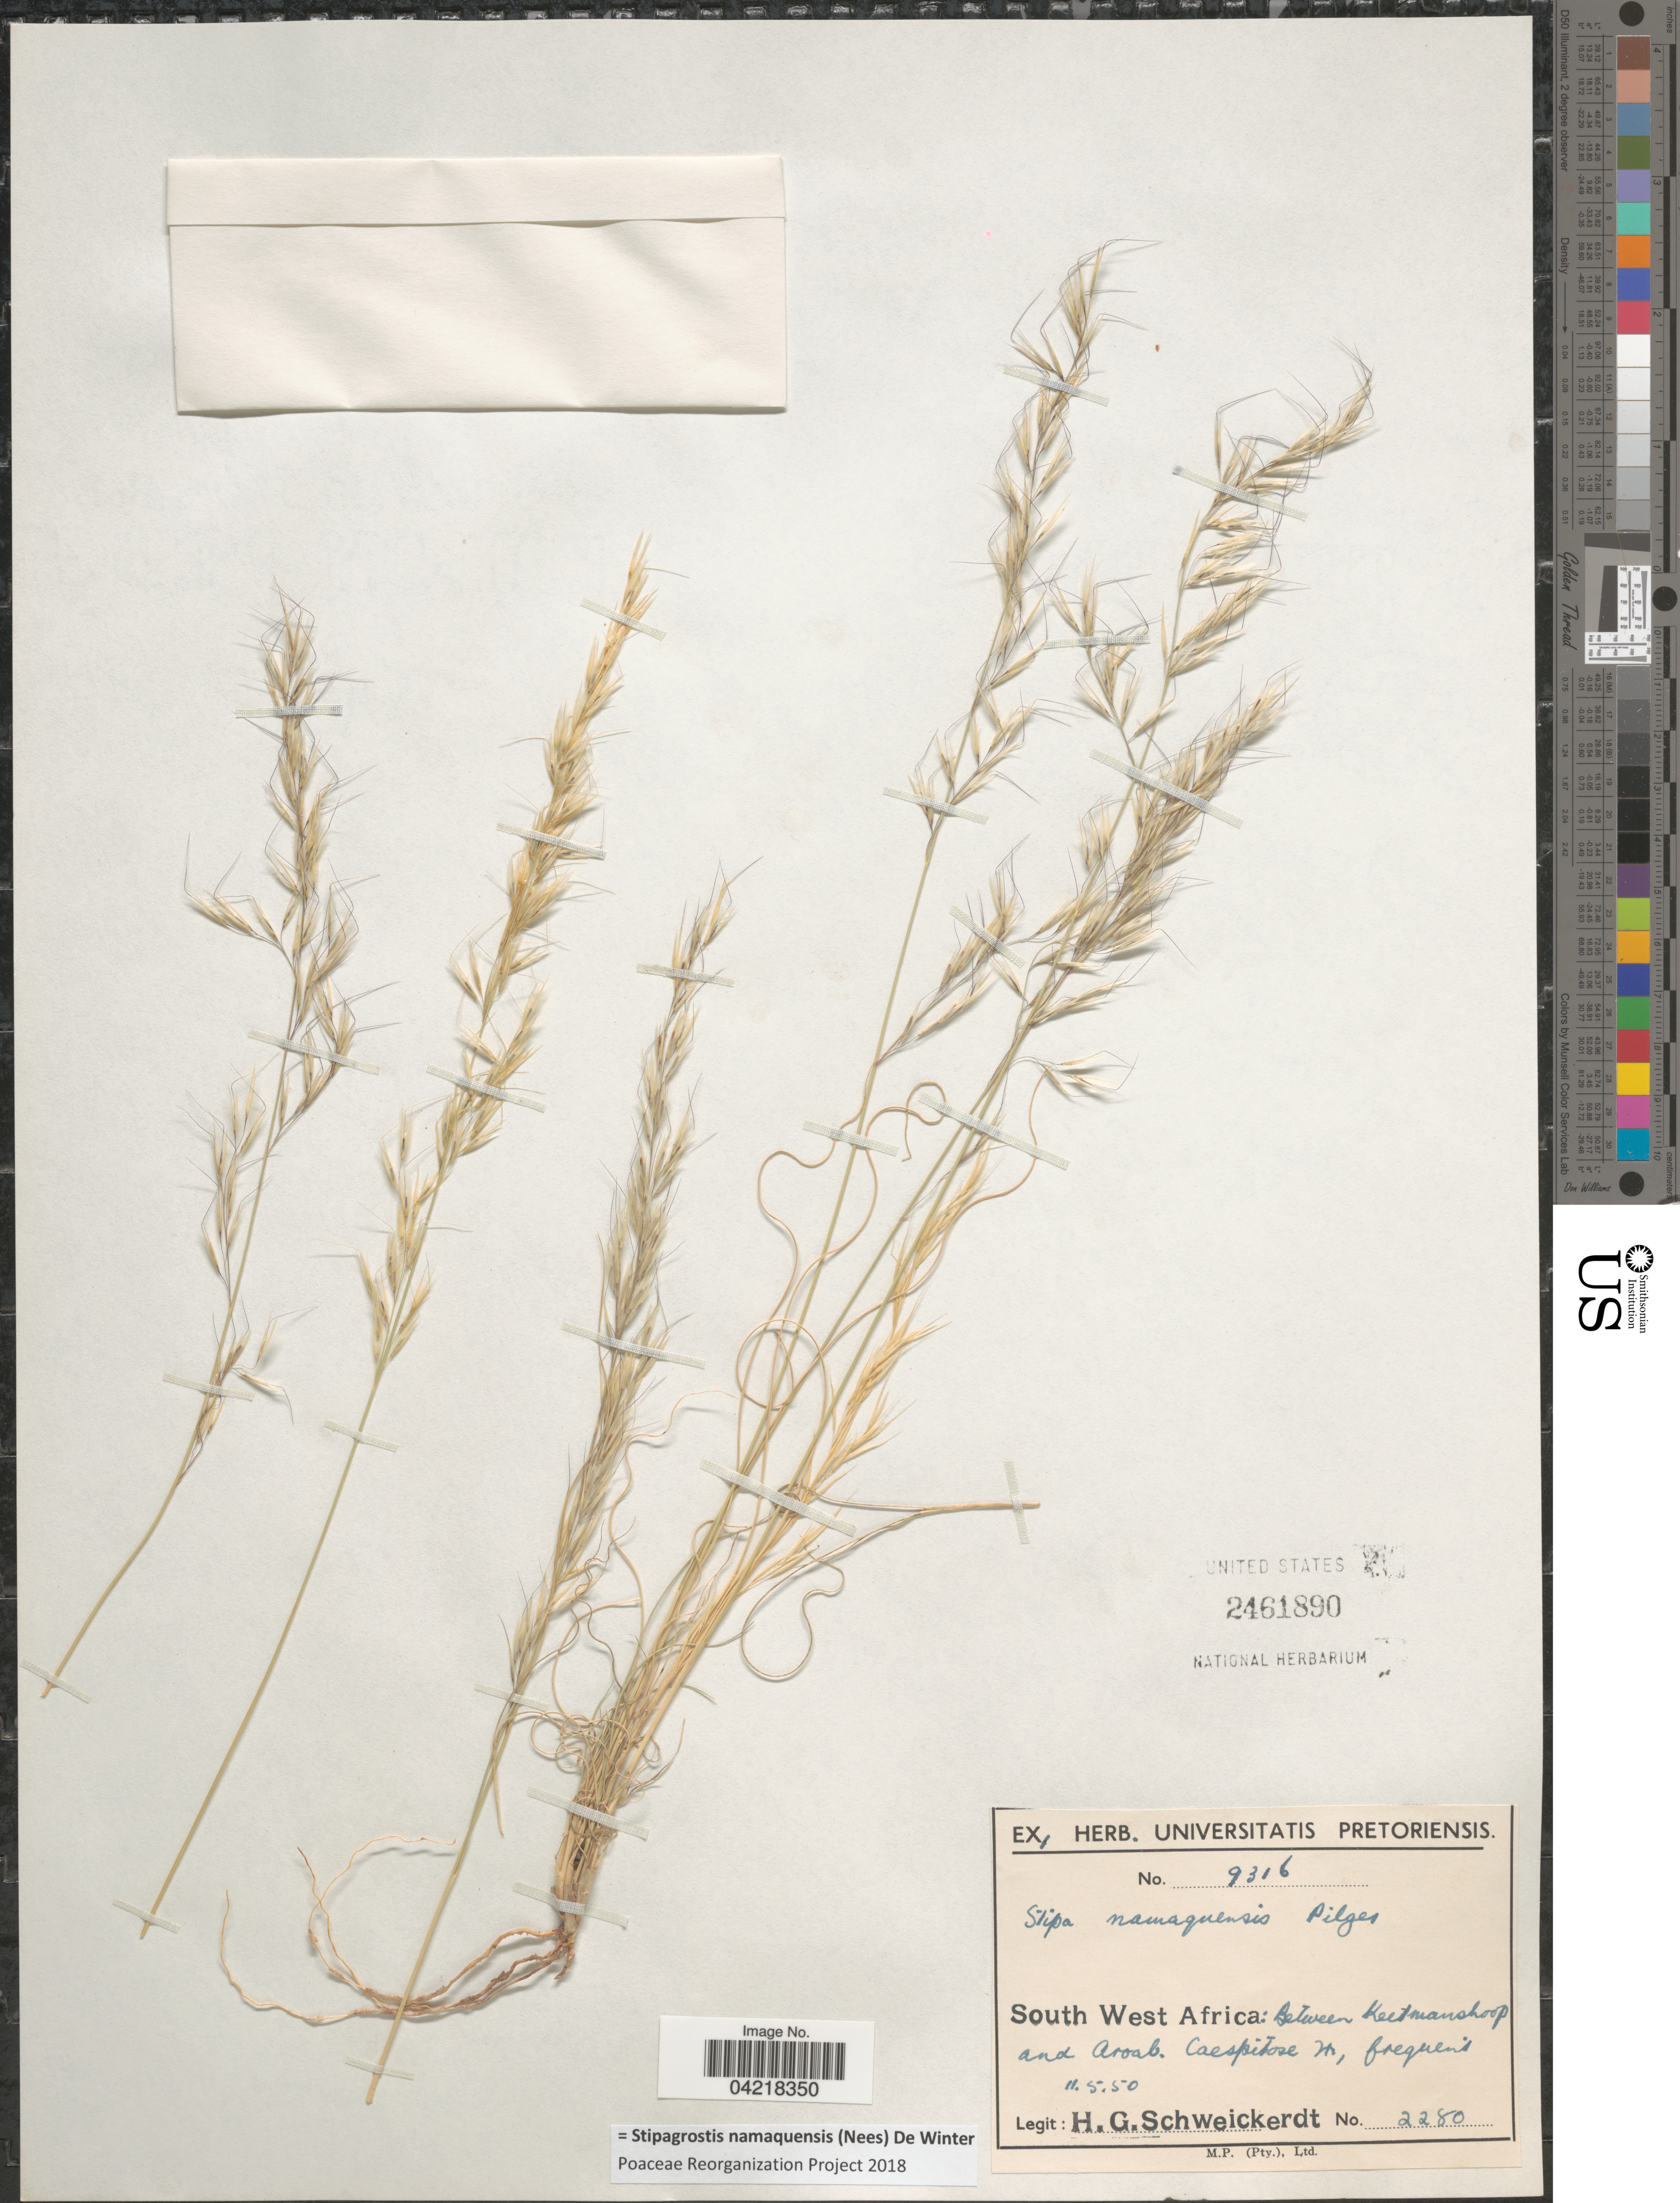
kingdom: Plantae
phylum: Tracheophyta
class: Liliopsida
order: Poales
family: Poaceae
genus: Stipagrostis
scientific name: Stipagrostis namaquensis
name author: (Nees) De Winter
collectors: H. Schweickerdt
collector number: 2280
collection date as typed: Transcribed d/m/y: 11/5/50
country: Namibia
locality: South West Africa: Between Keetmanshoop and Aroab.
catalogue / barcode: US 2461890